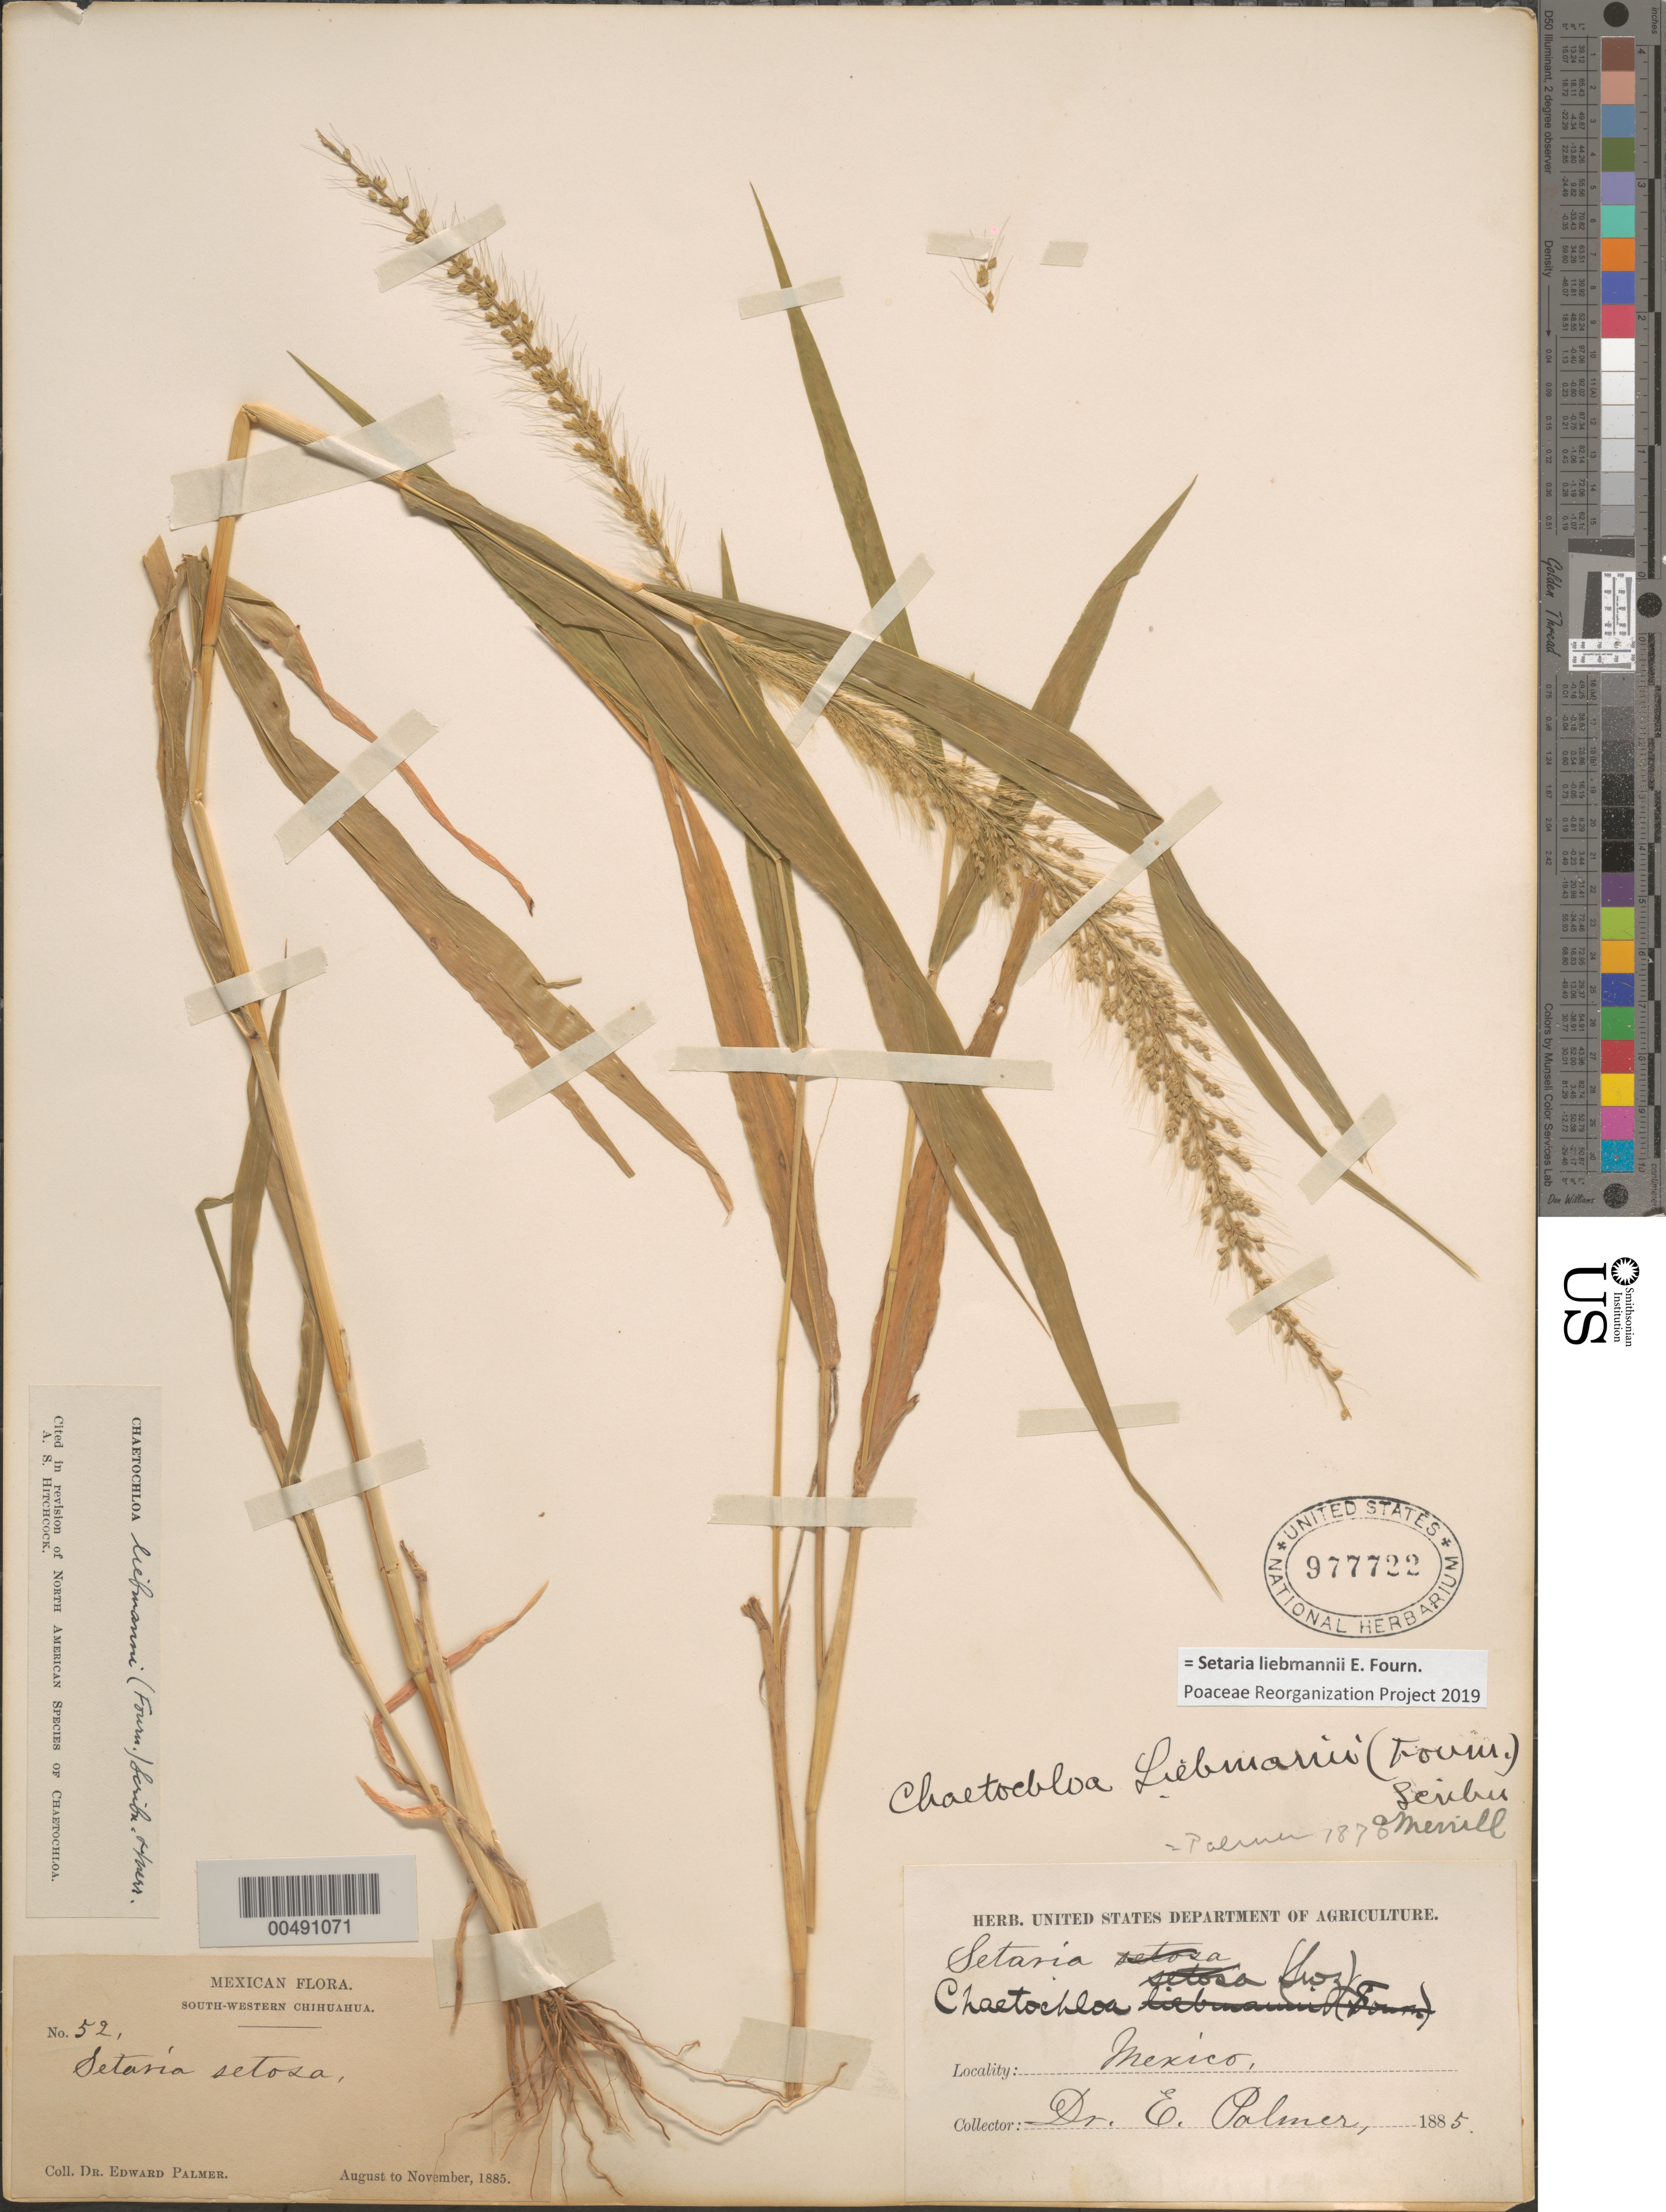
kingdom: Plantae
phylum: Tracheophyta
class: Liliopsida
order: Poales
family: Poaceae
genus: Setaria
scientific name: Setaria liebmannii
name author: E. Fourn.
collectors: E. Palmer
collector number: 52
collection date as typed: Aug 1885 to Nov 1885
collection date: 1885-08/1885-11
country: Mexico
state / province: Chihuahua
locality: South-western Chihuahua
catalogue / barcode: US 977722